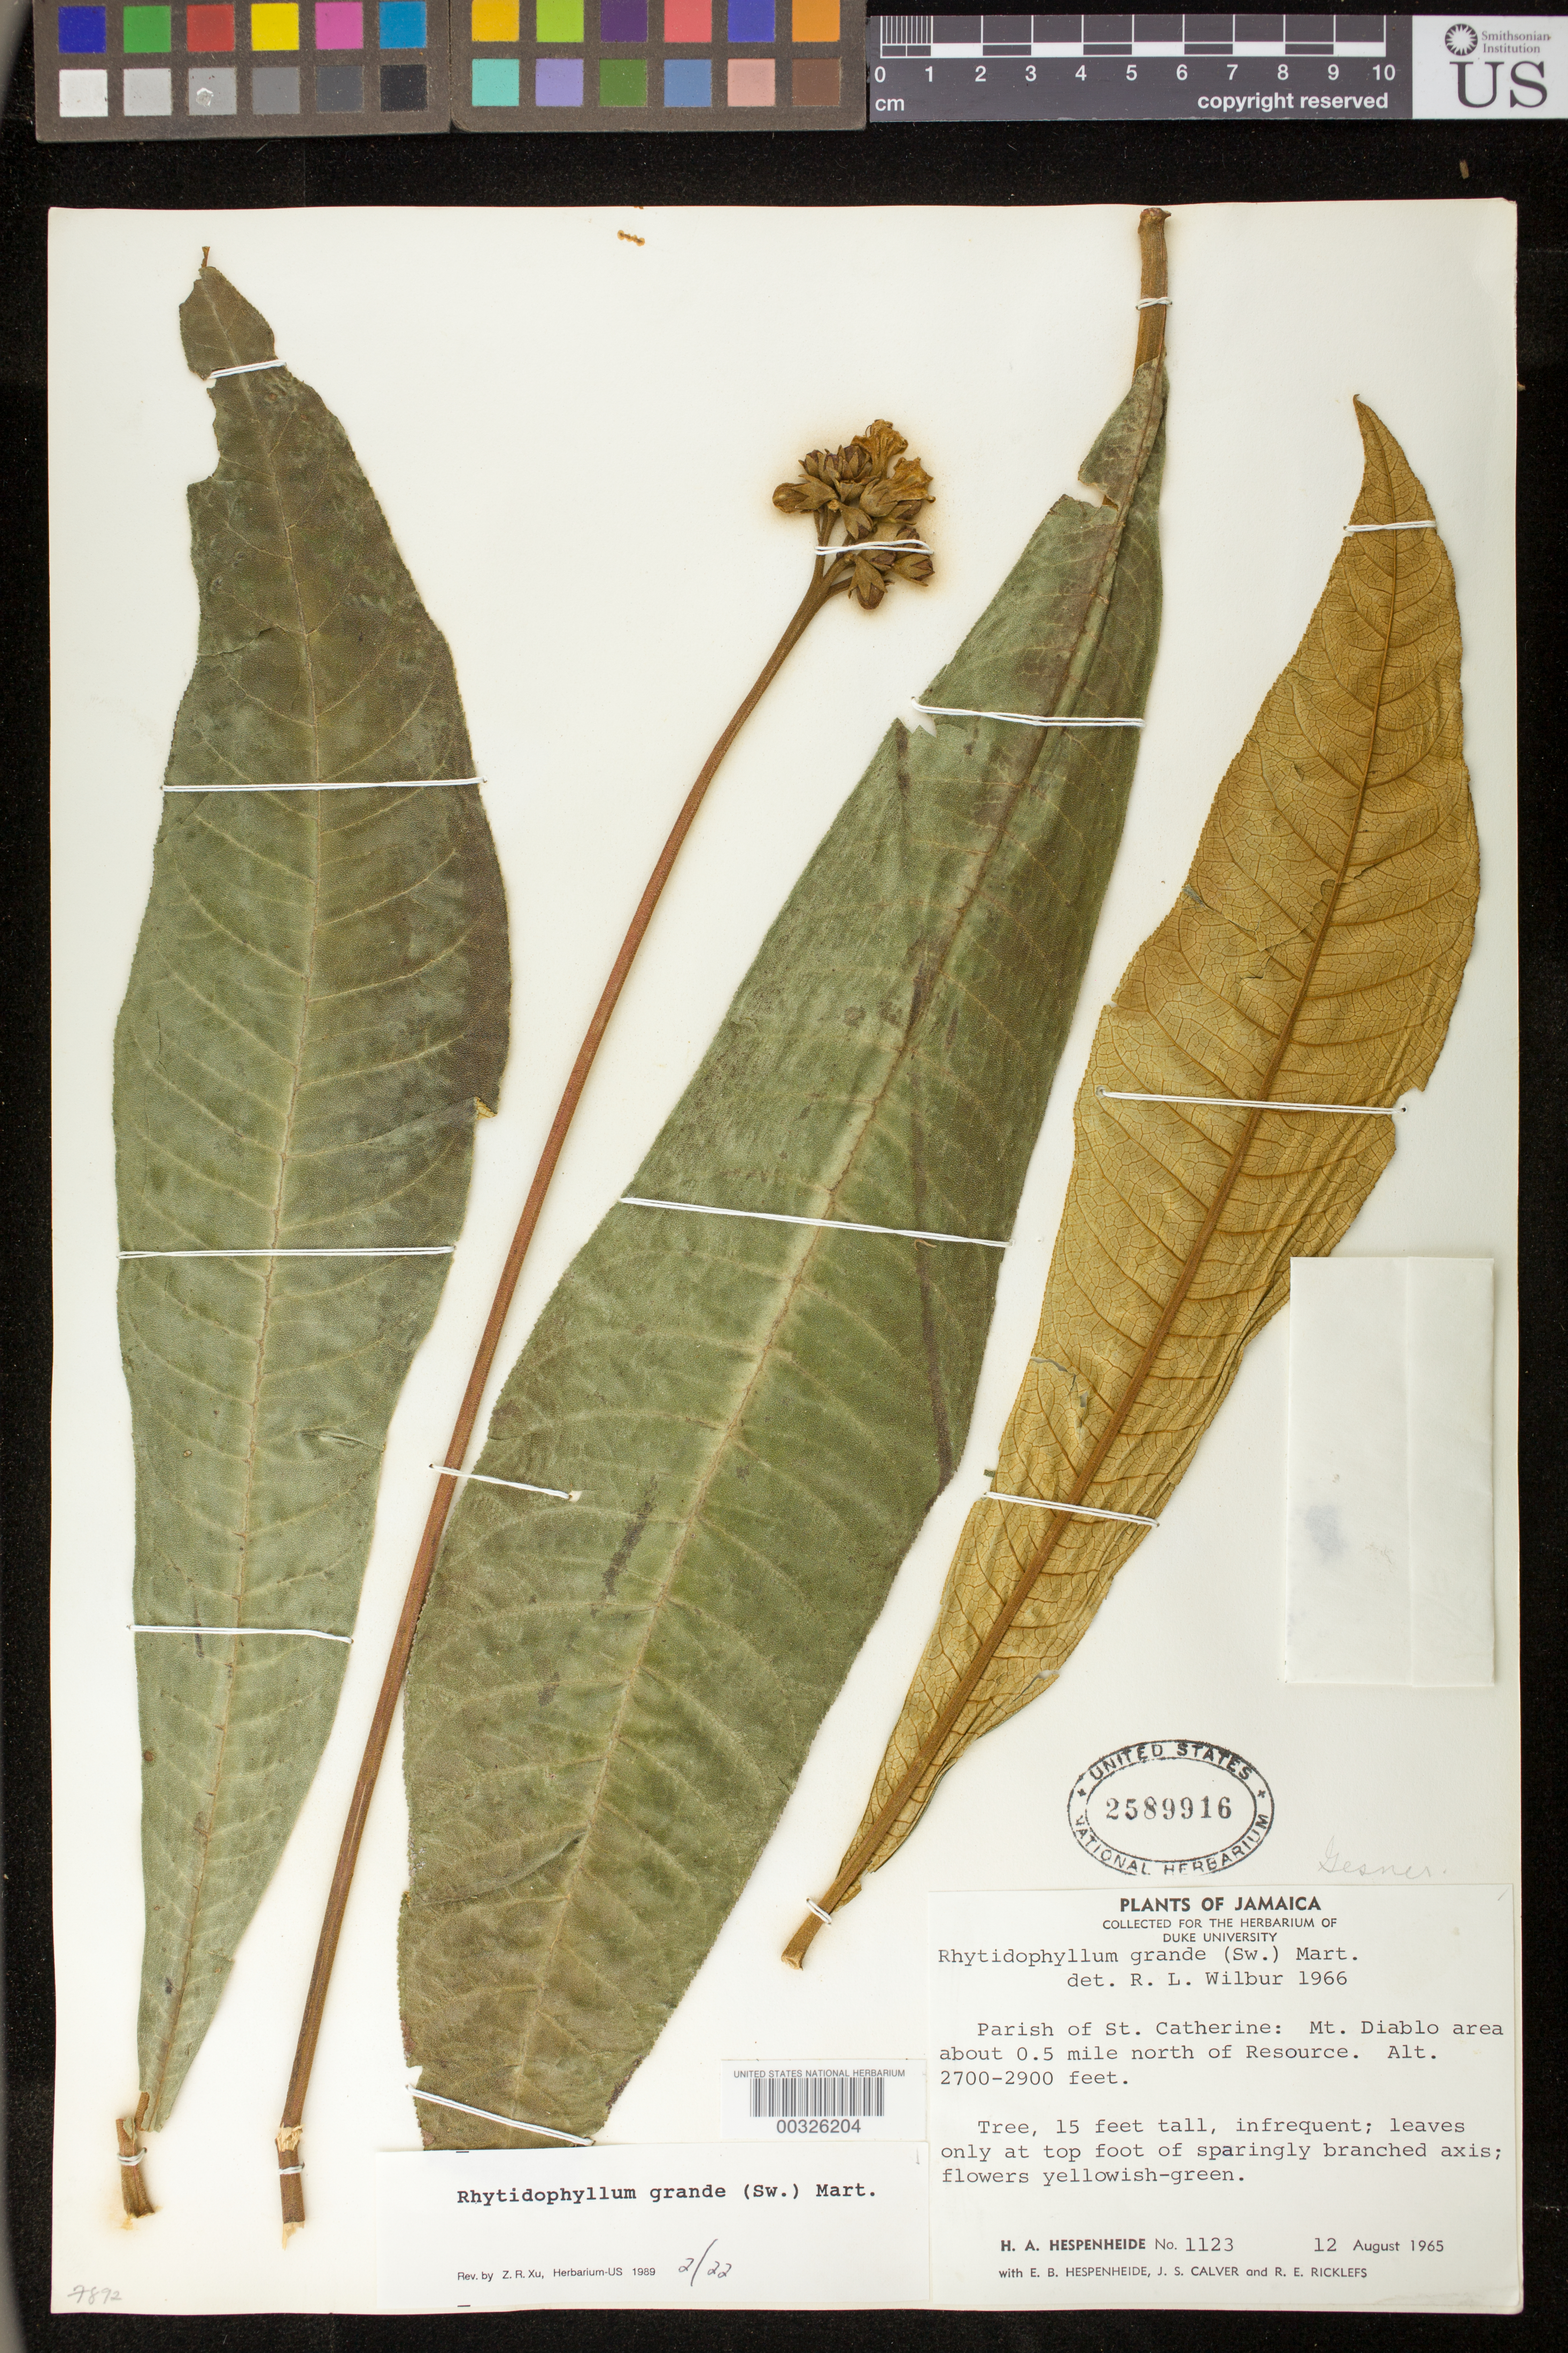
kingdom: Plantae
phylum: Tracheophyta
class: Magnoliopsida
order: Lamiales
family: Gesneriaceae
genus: Rhytidophyllum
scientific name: Rhytidophyllum grande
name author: (Sw.) Mart.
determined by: Skog, Laurence E.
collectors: H. A. Hespenheide, E. Hespenheide, J. Calver & R. Ricklefs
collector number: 1123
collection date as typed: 12 Aug 1965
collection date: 1965-08-12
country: Jamaica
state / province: Saint Catherine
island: Jamaica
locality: Mt. Diablo area about 0.5 miles N of Resource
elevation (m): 823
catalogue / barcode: US 2589916